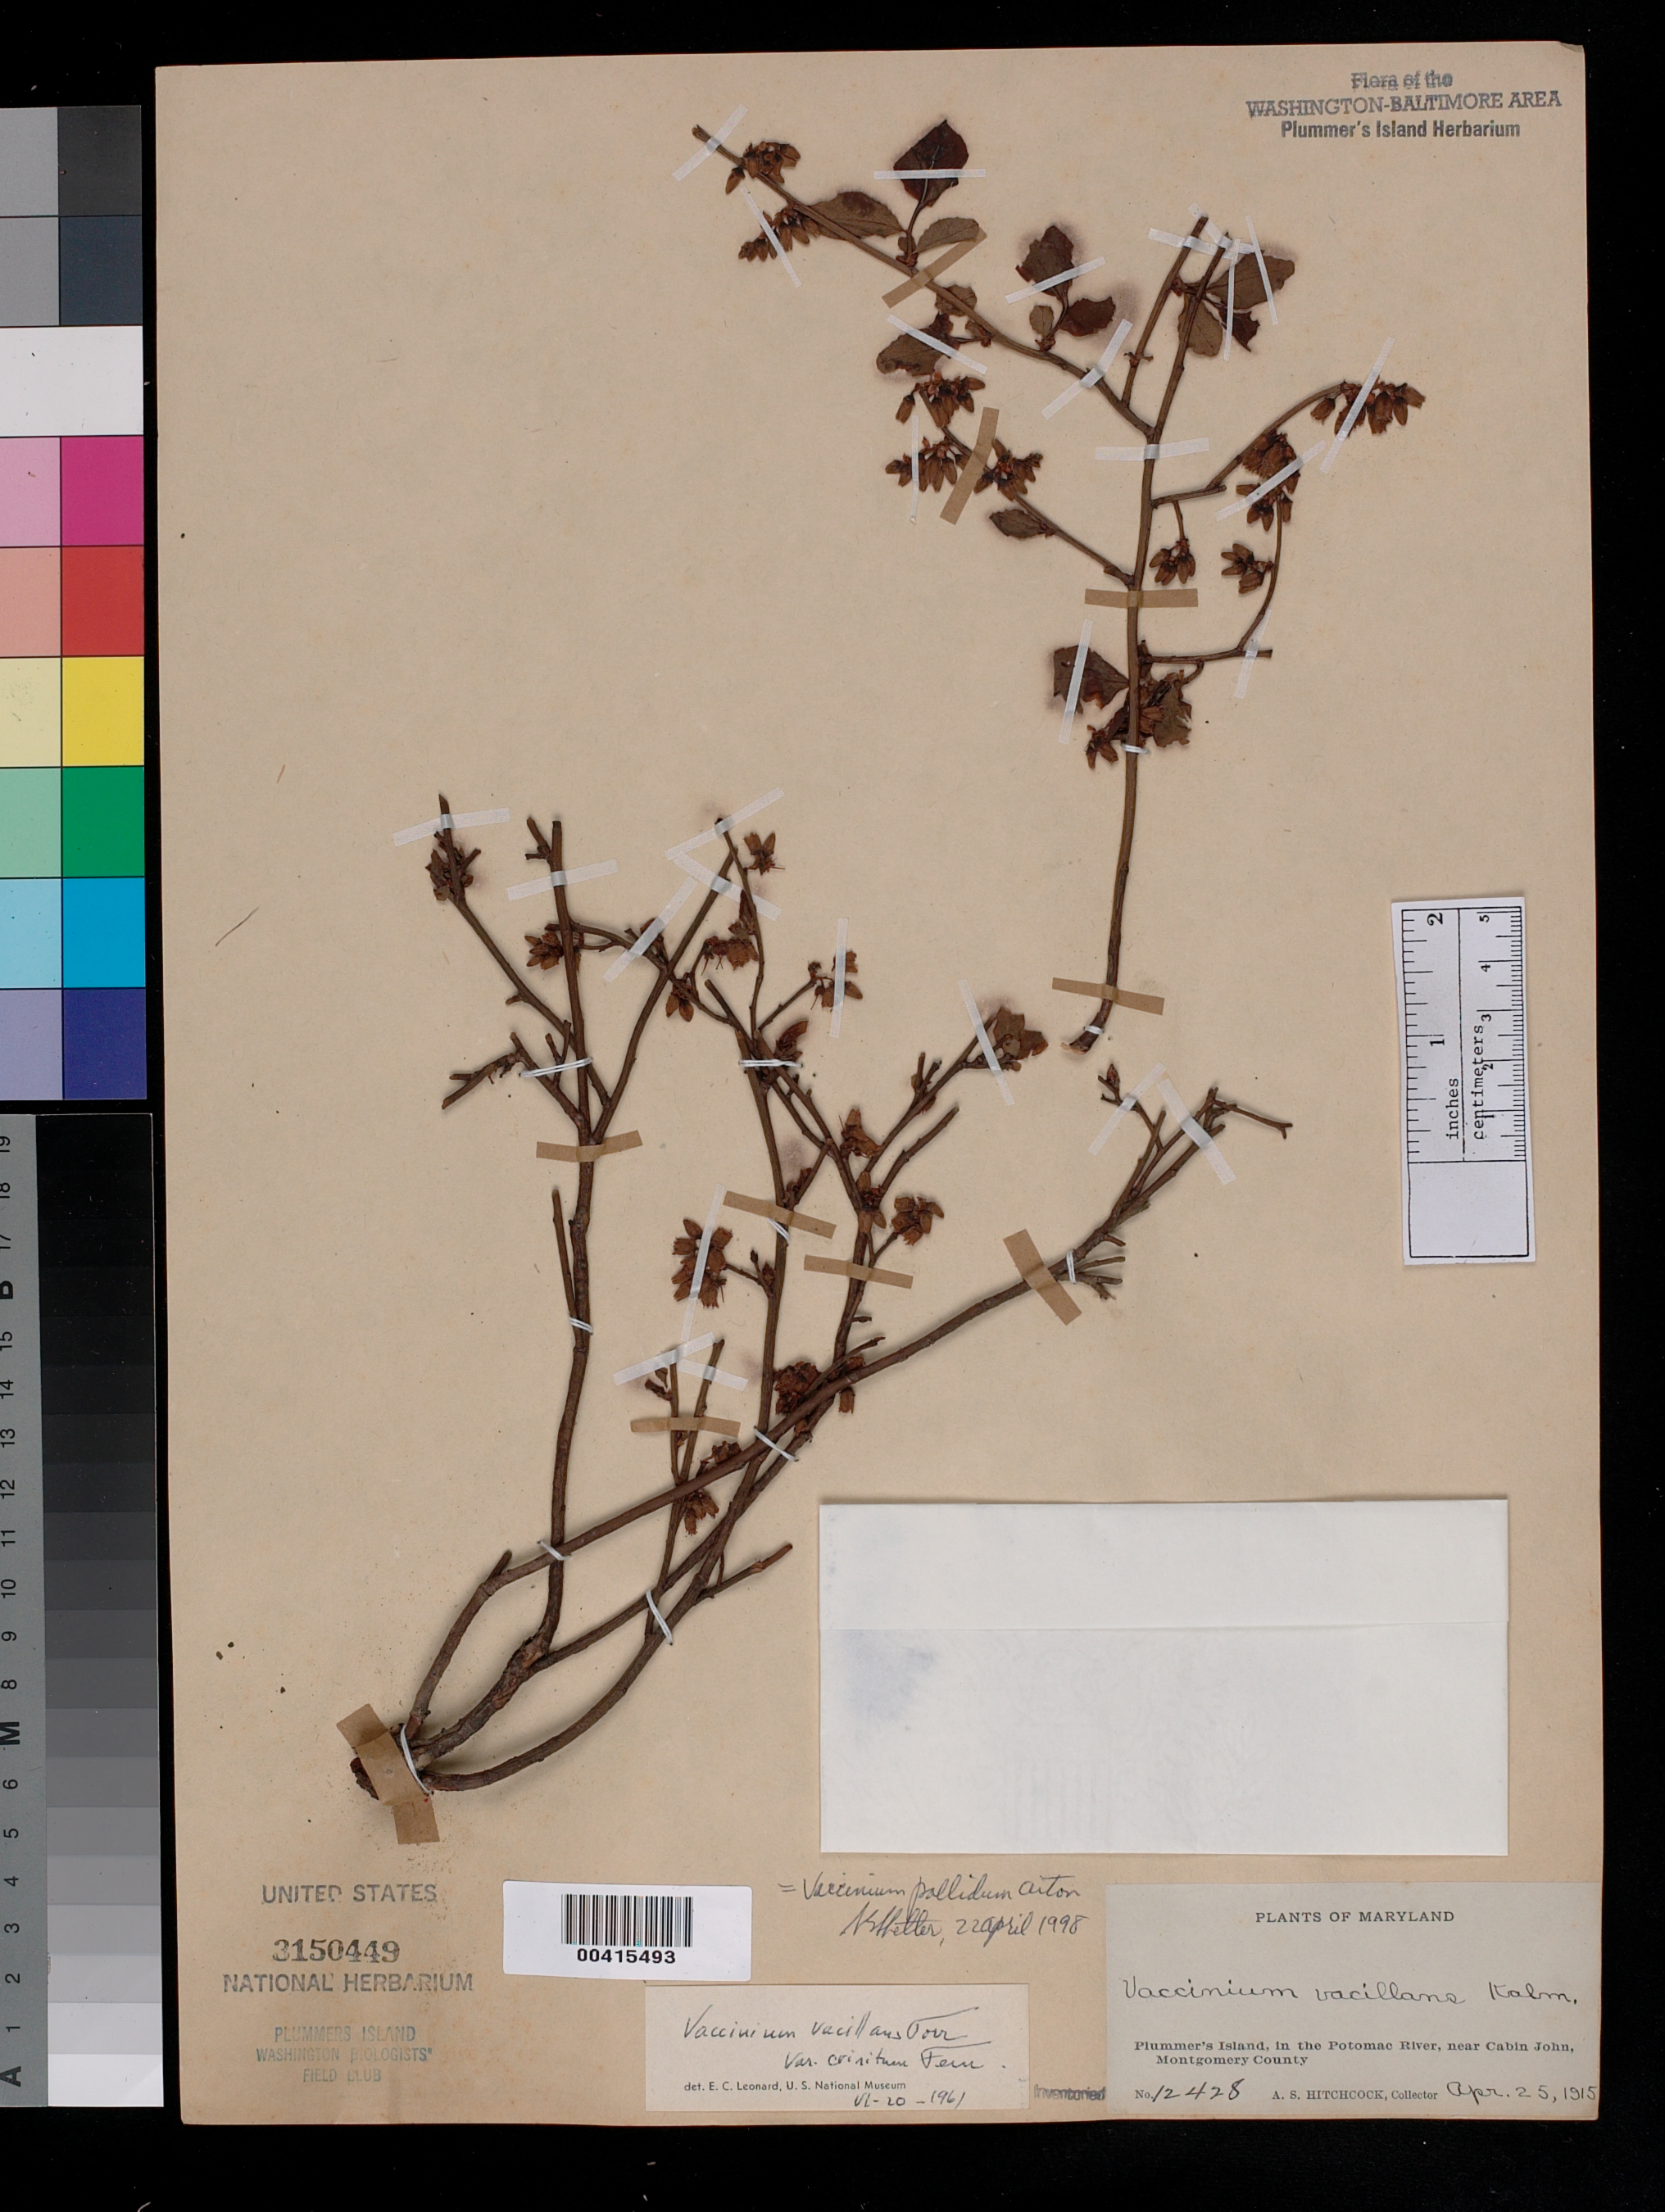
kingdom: Plantae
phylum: Tracheophyta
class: Magnoliopsida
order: Ericales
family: Ericaceae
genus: Vaccinium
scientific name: Vaccinium pallidum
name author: Aiton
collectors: A. S. Hitchcock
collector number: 12428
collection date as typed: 25 Apr 1915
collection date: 1915-04-25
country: United States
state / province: Maryland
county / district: Montgomery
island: Plummers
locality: Plummer's Island C. & O. Canal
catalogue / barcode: US 3150449